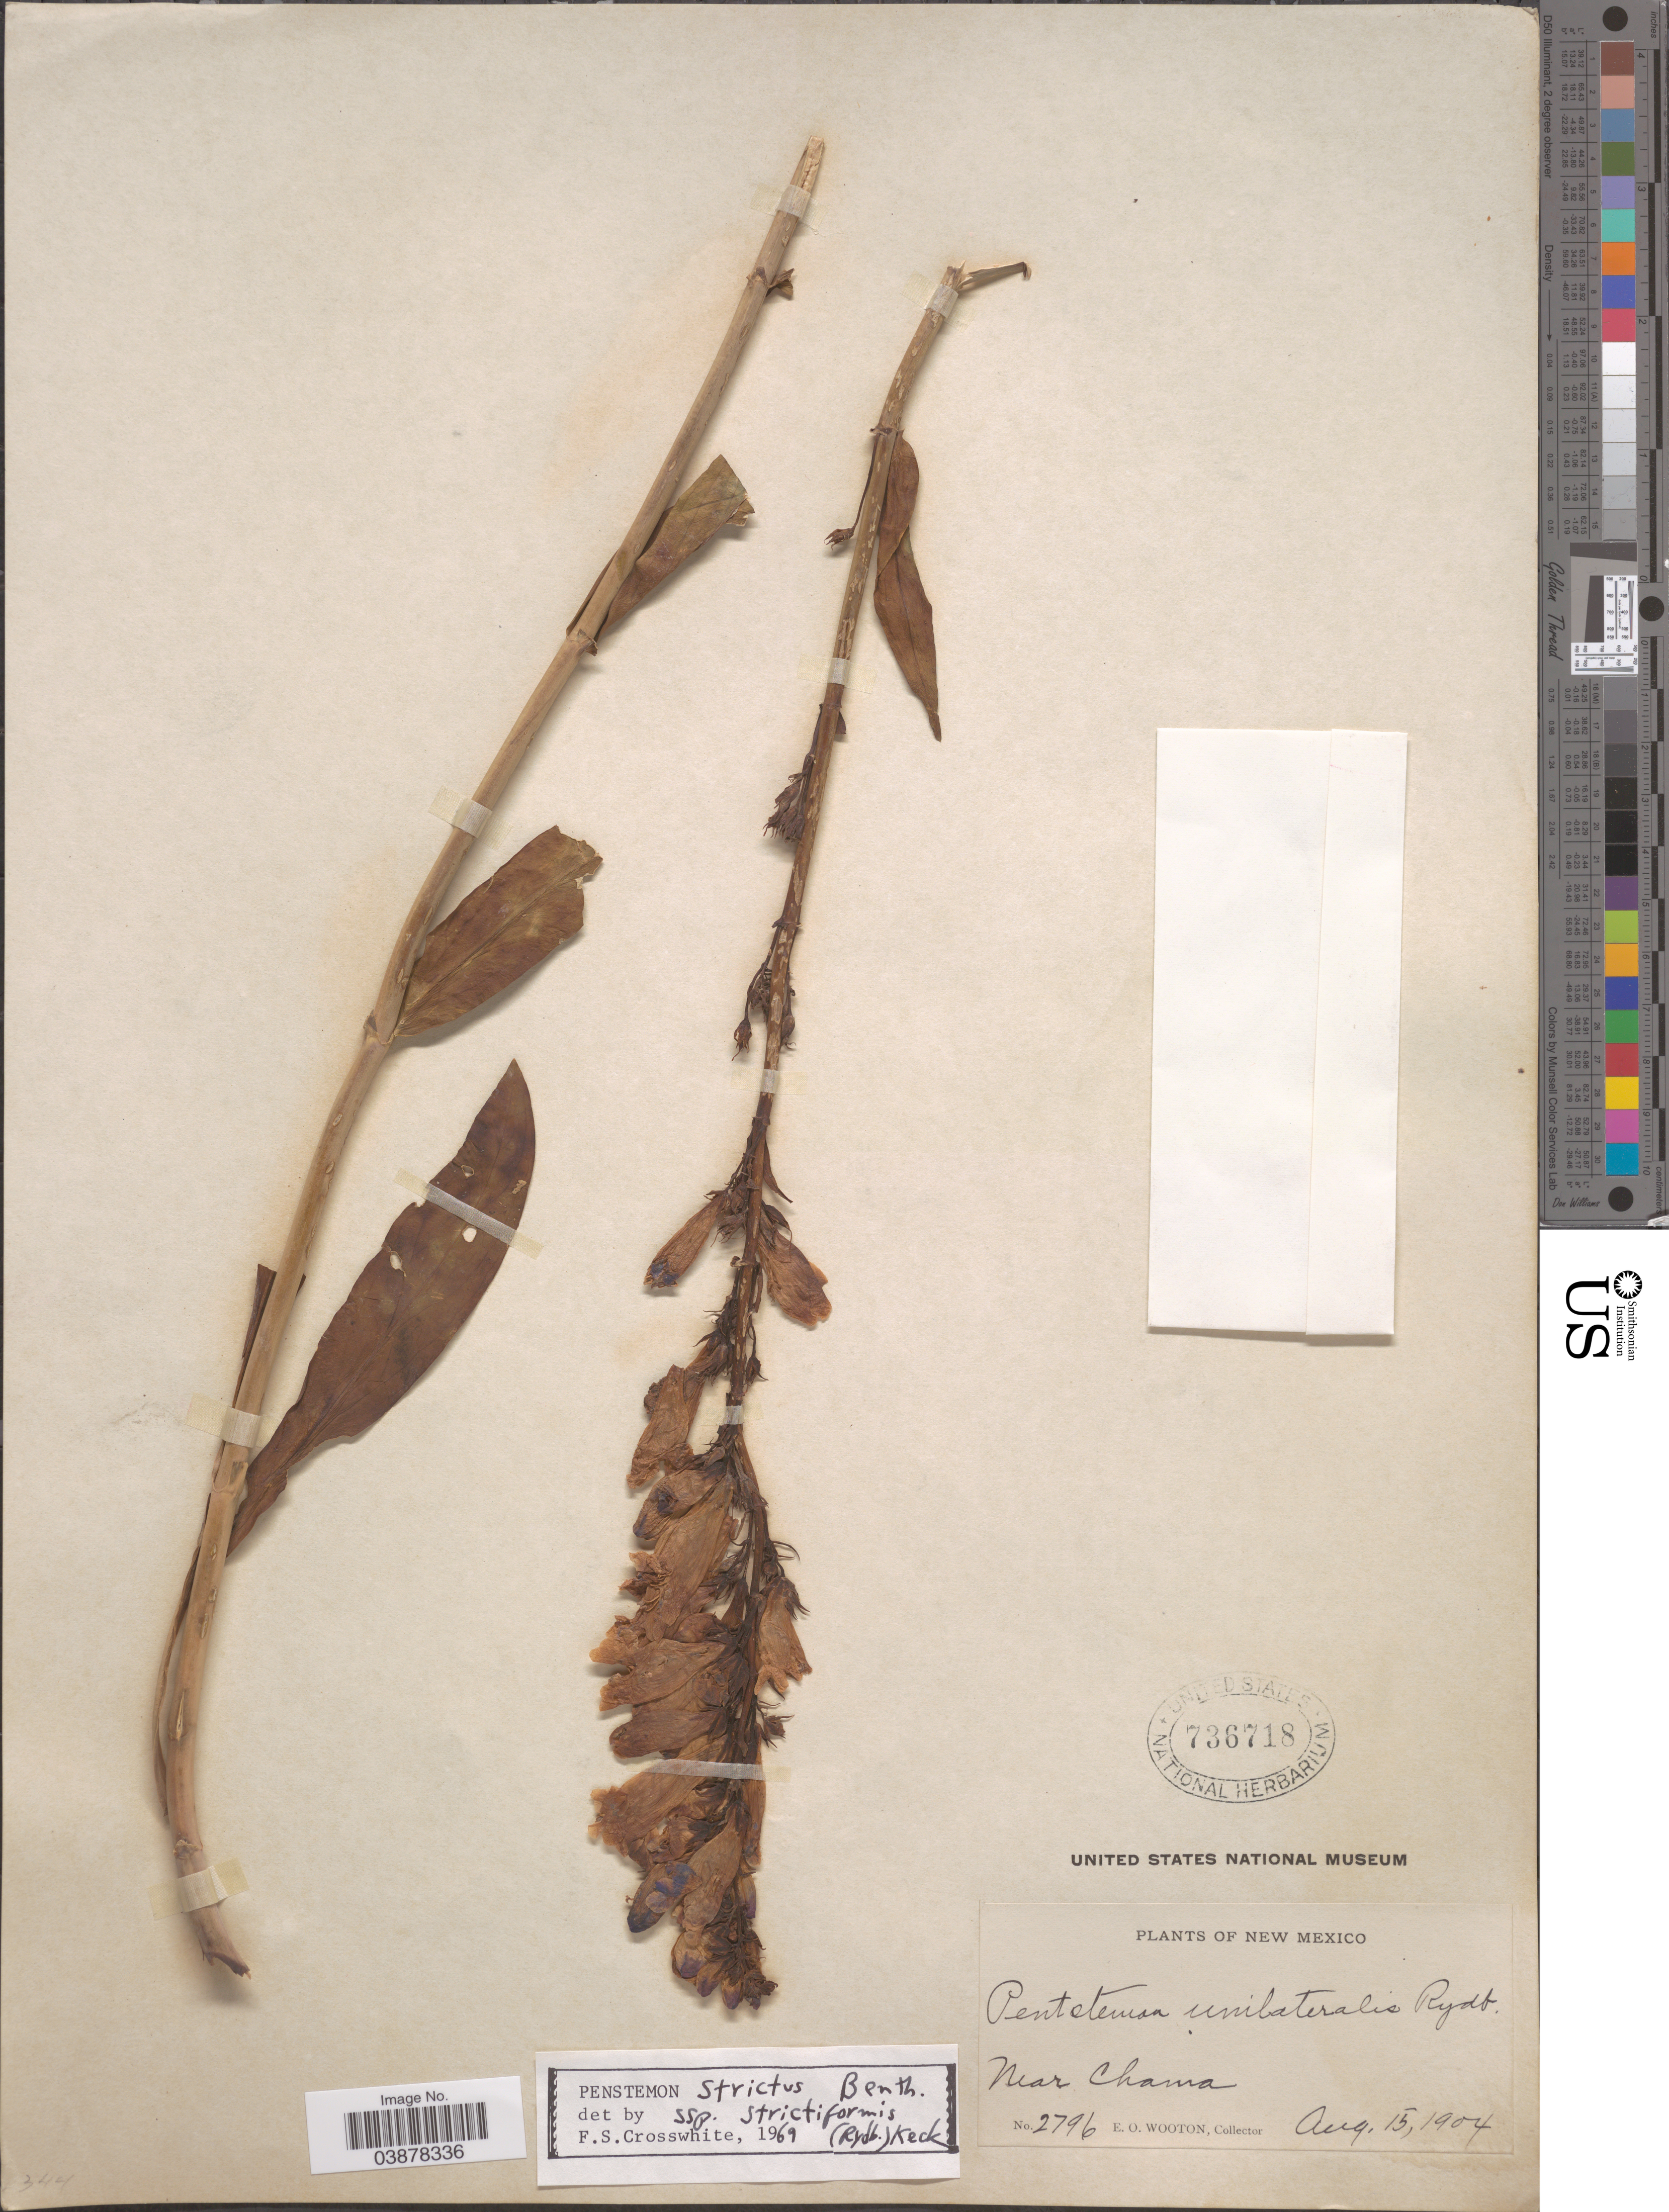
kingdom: Plantae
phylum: Tracheophyta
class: Magnoliopsida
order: Lamiales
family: Plantaginaceae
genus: Penstemon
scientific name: Penstemon strictus subsp. strictiformis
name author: (Rydb.) D.D. Keck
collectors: E. O. Wooton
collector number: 2796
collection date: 1904-08-15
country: United States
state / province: New Mexico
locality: Near Chama.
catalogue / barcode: US 736718